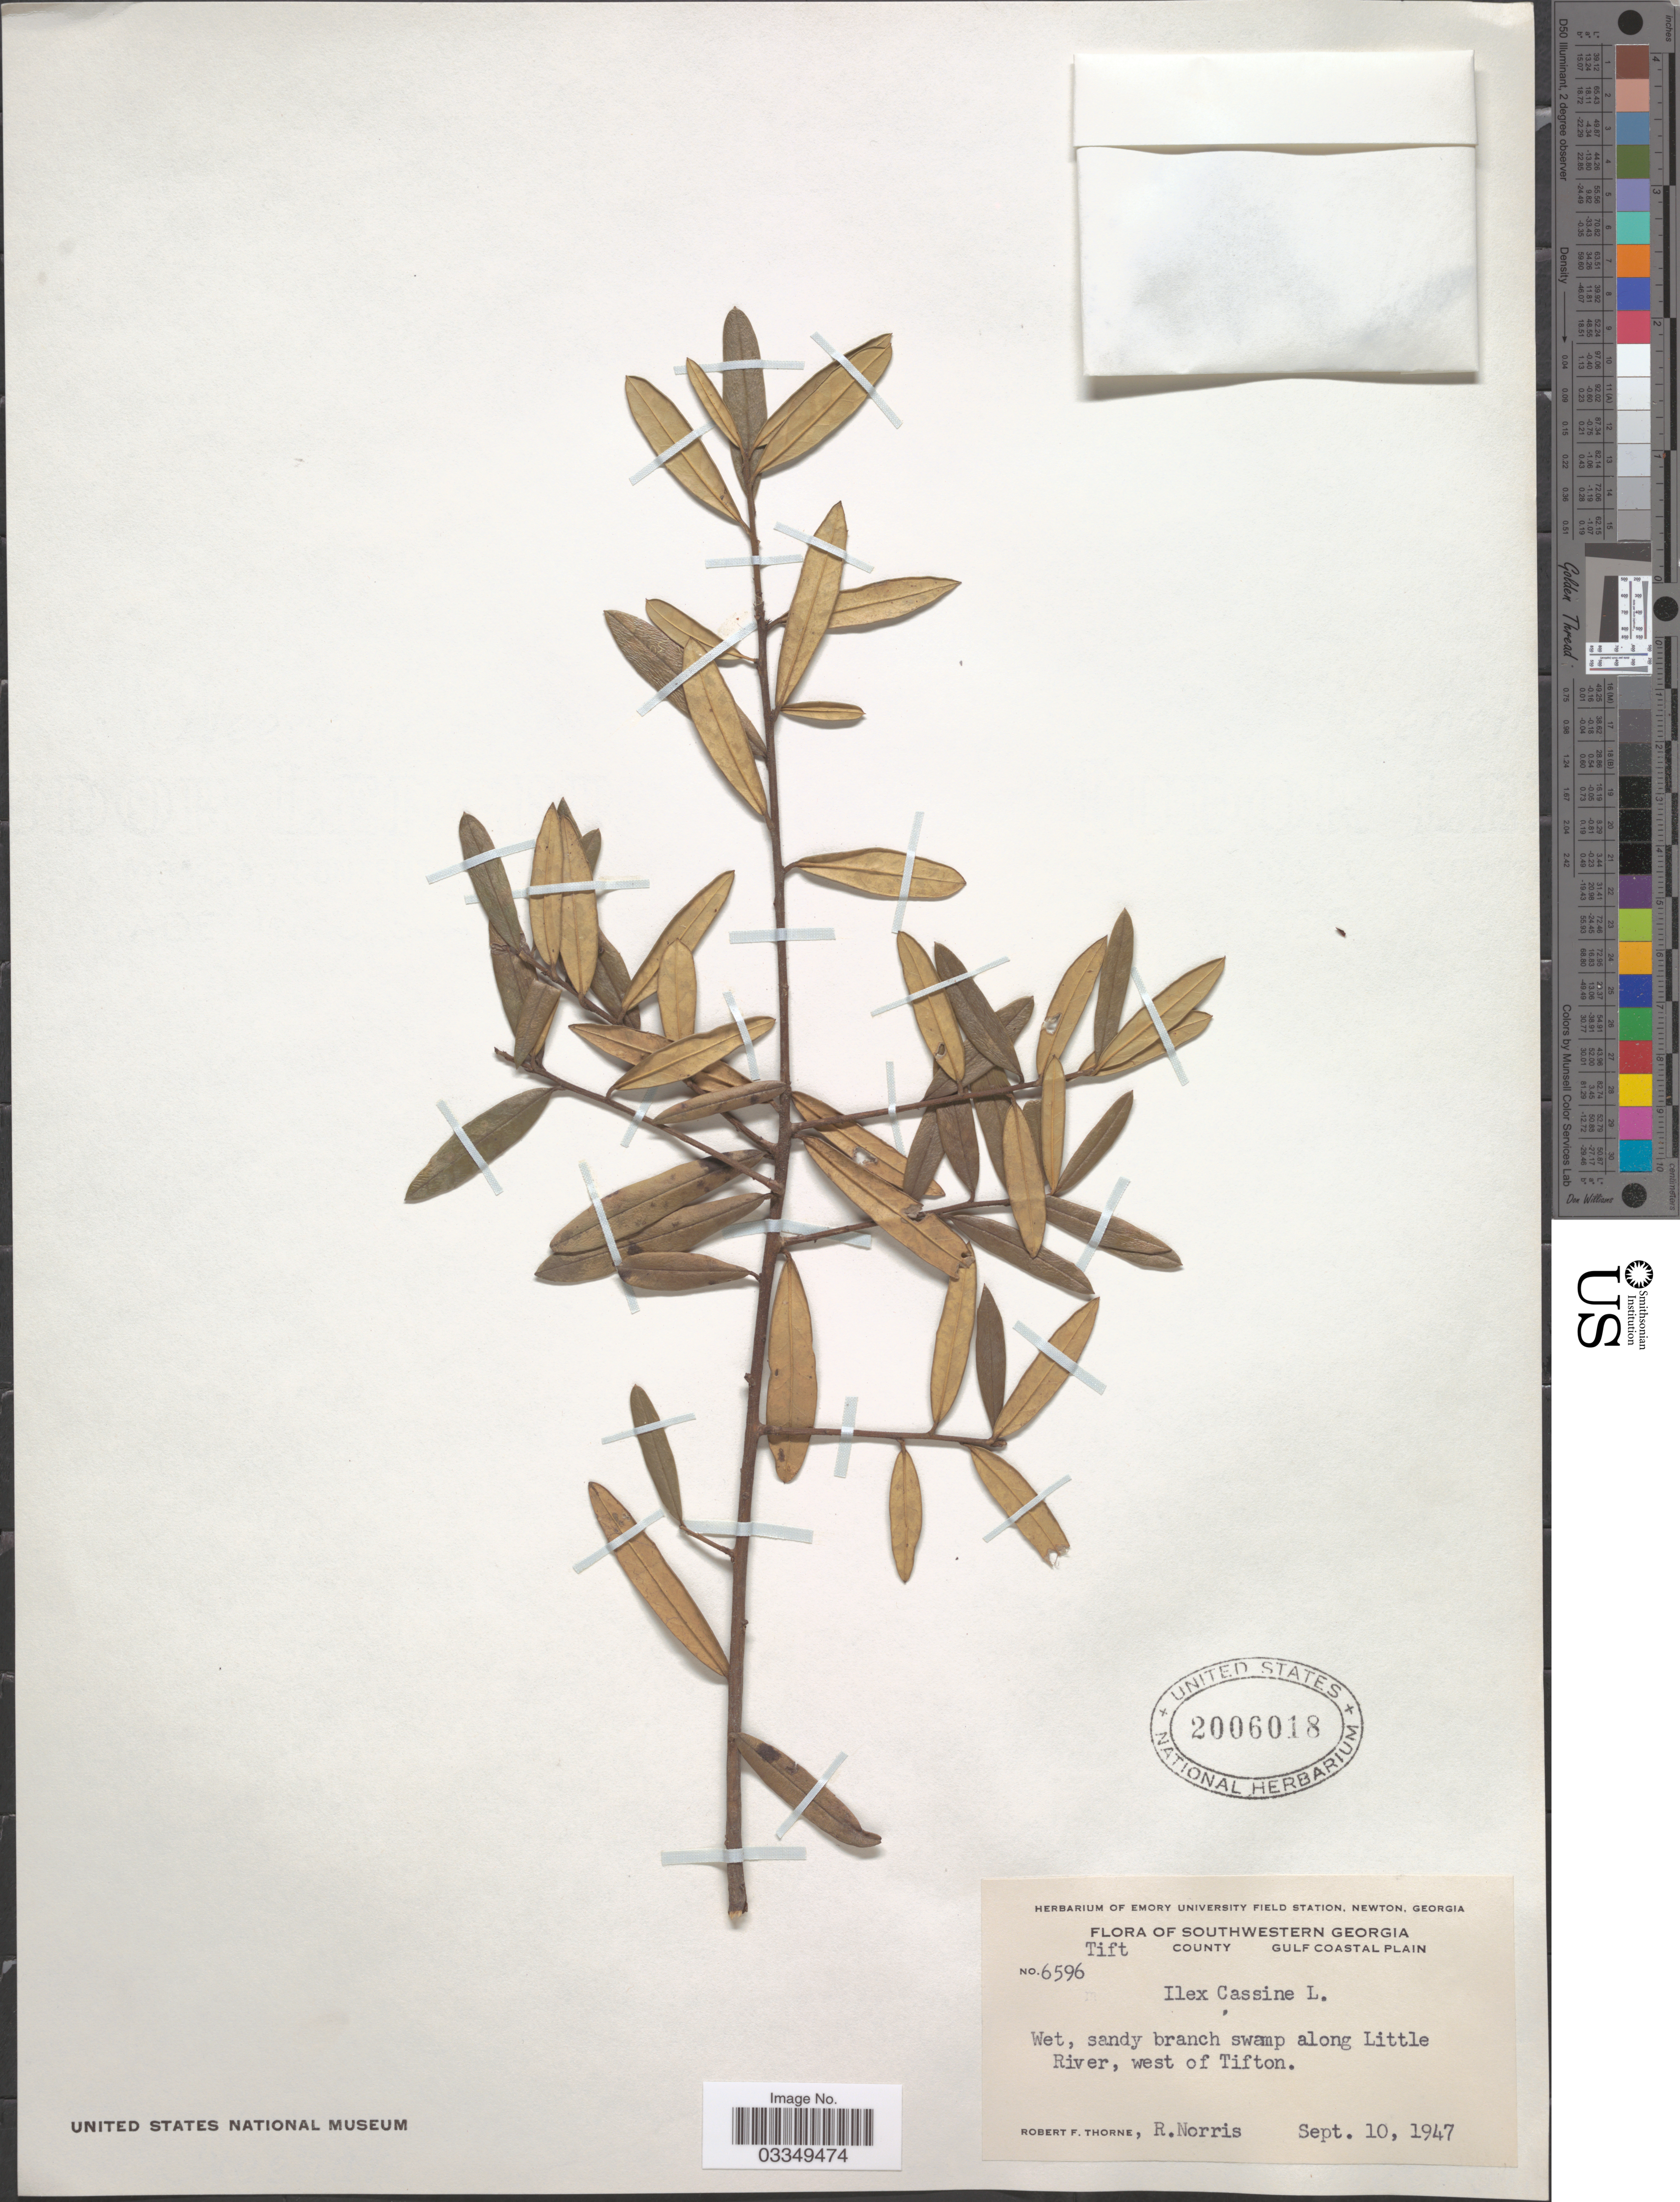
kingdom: Plantae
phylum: Tracheophyta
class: Magnoliopsida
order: Aquifoliales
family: Aquifoliaceae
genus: Ilex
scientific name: Ilex cassine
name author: L.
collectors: R. F. Thorne & R. E. Norris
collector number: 6596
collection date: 1947-09-10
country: United States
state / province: Georgia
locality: Southwestern Georgia, Tift County, Gulf Coastal Plain, Wet, sandy branch swamp along Little River, west of Tifton.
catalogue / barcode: US 2006018